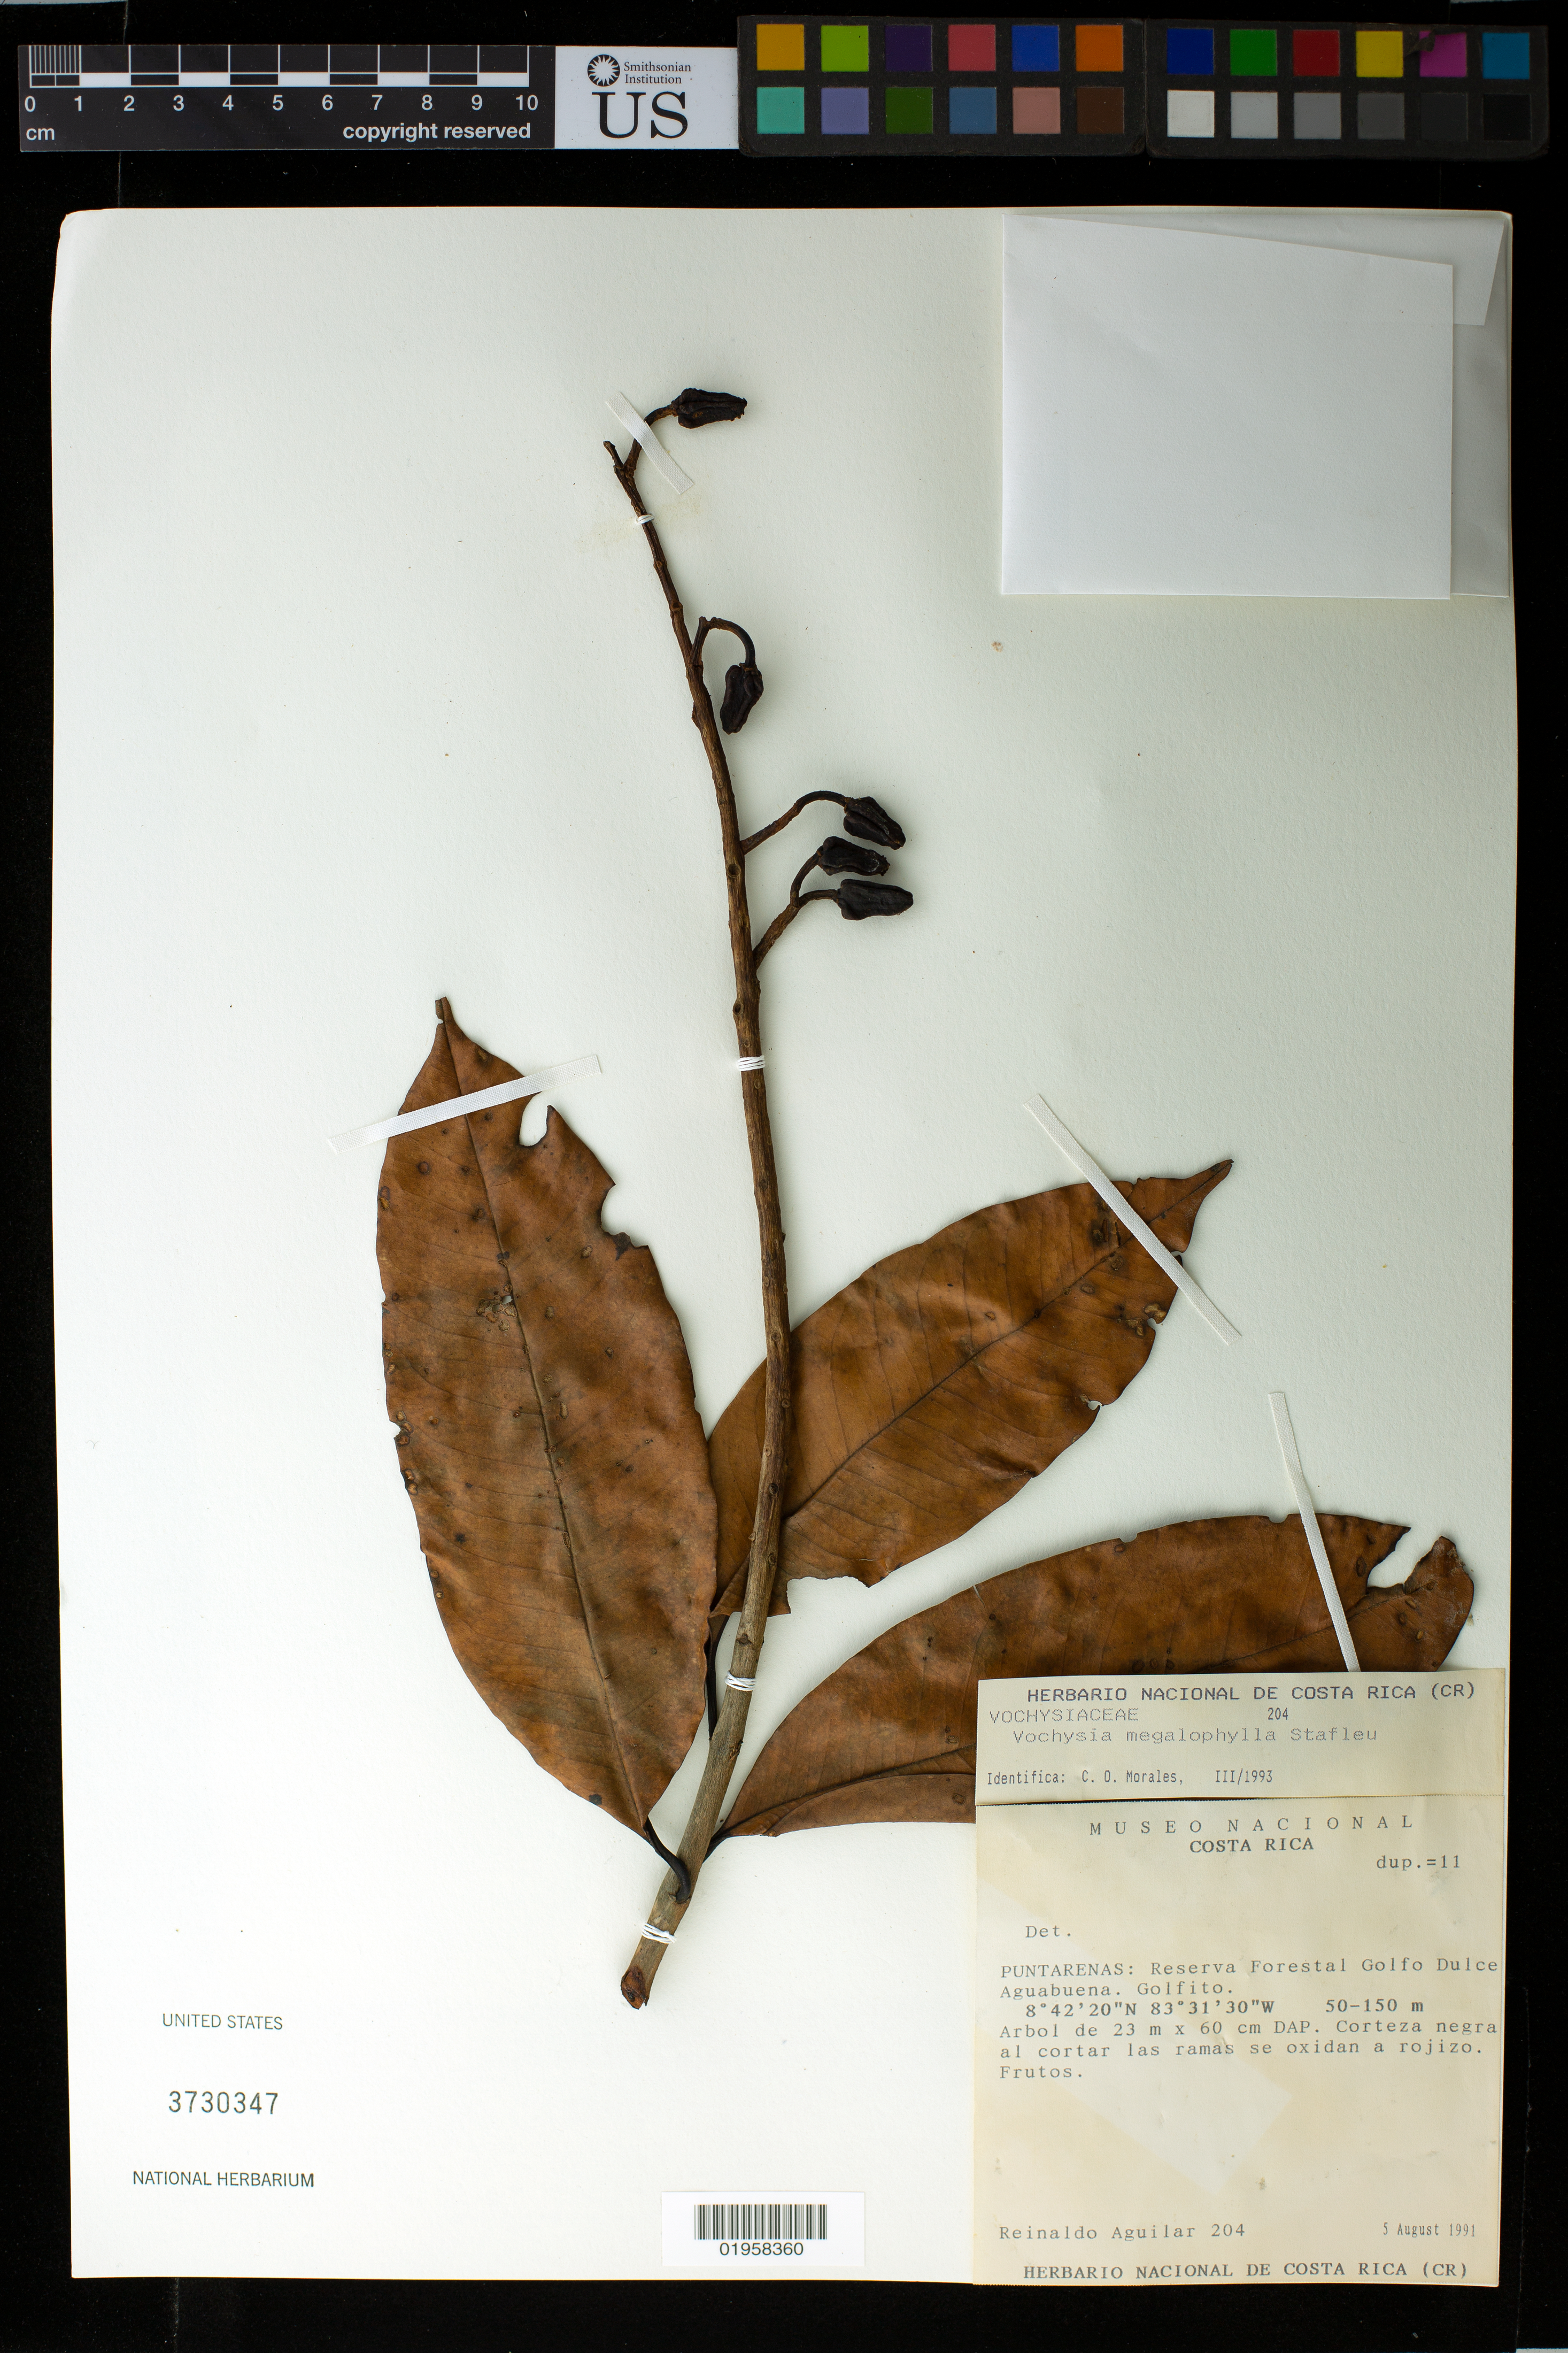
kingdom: Plantae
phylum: Tracheophyta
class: Magnoliopsida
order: Myrtales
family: Vochysiaceae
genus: Vochysia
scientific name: Vochysia megaphylla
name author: Stafleu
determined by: Morales, C. O.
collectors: R. Aguilar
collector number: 204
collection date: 1991-08-05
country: Costa Rica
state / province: Puntarenas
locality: Reserva Forestal Golfo Dulce Aguabeuna. Golfito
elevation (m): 50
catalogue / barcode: US 3730347